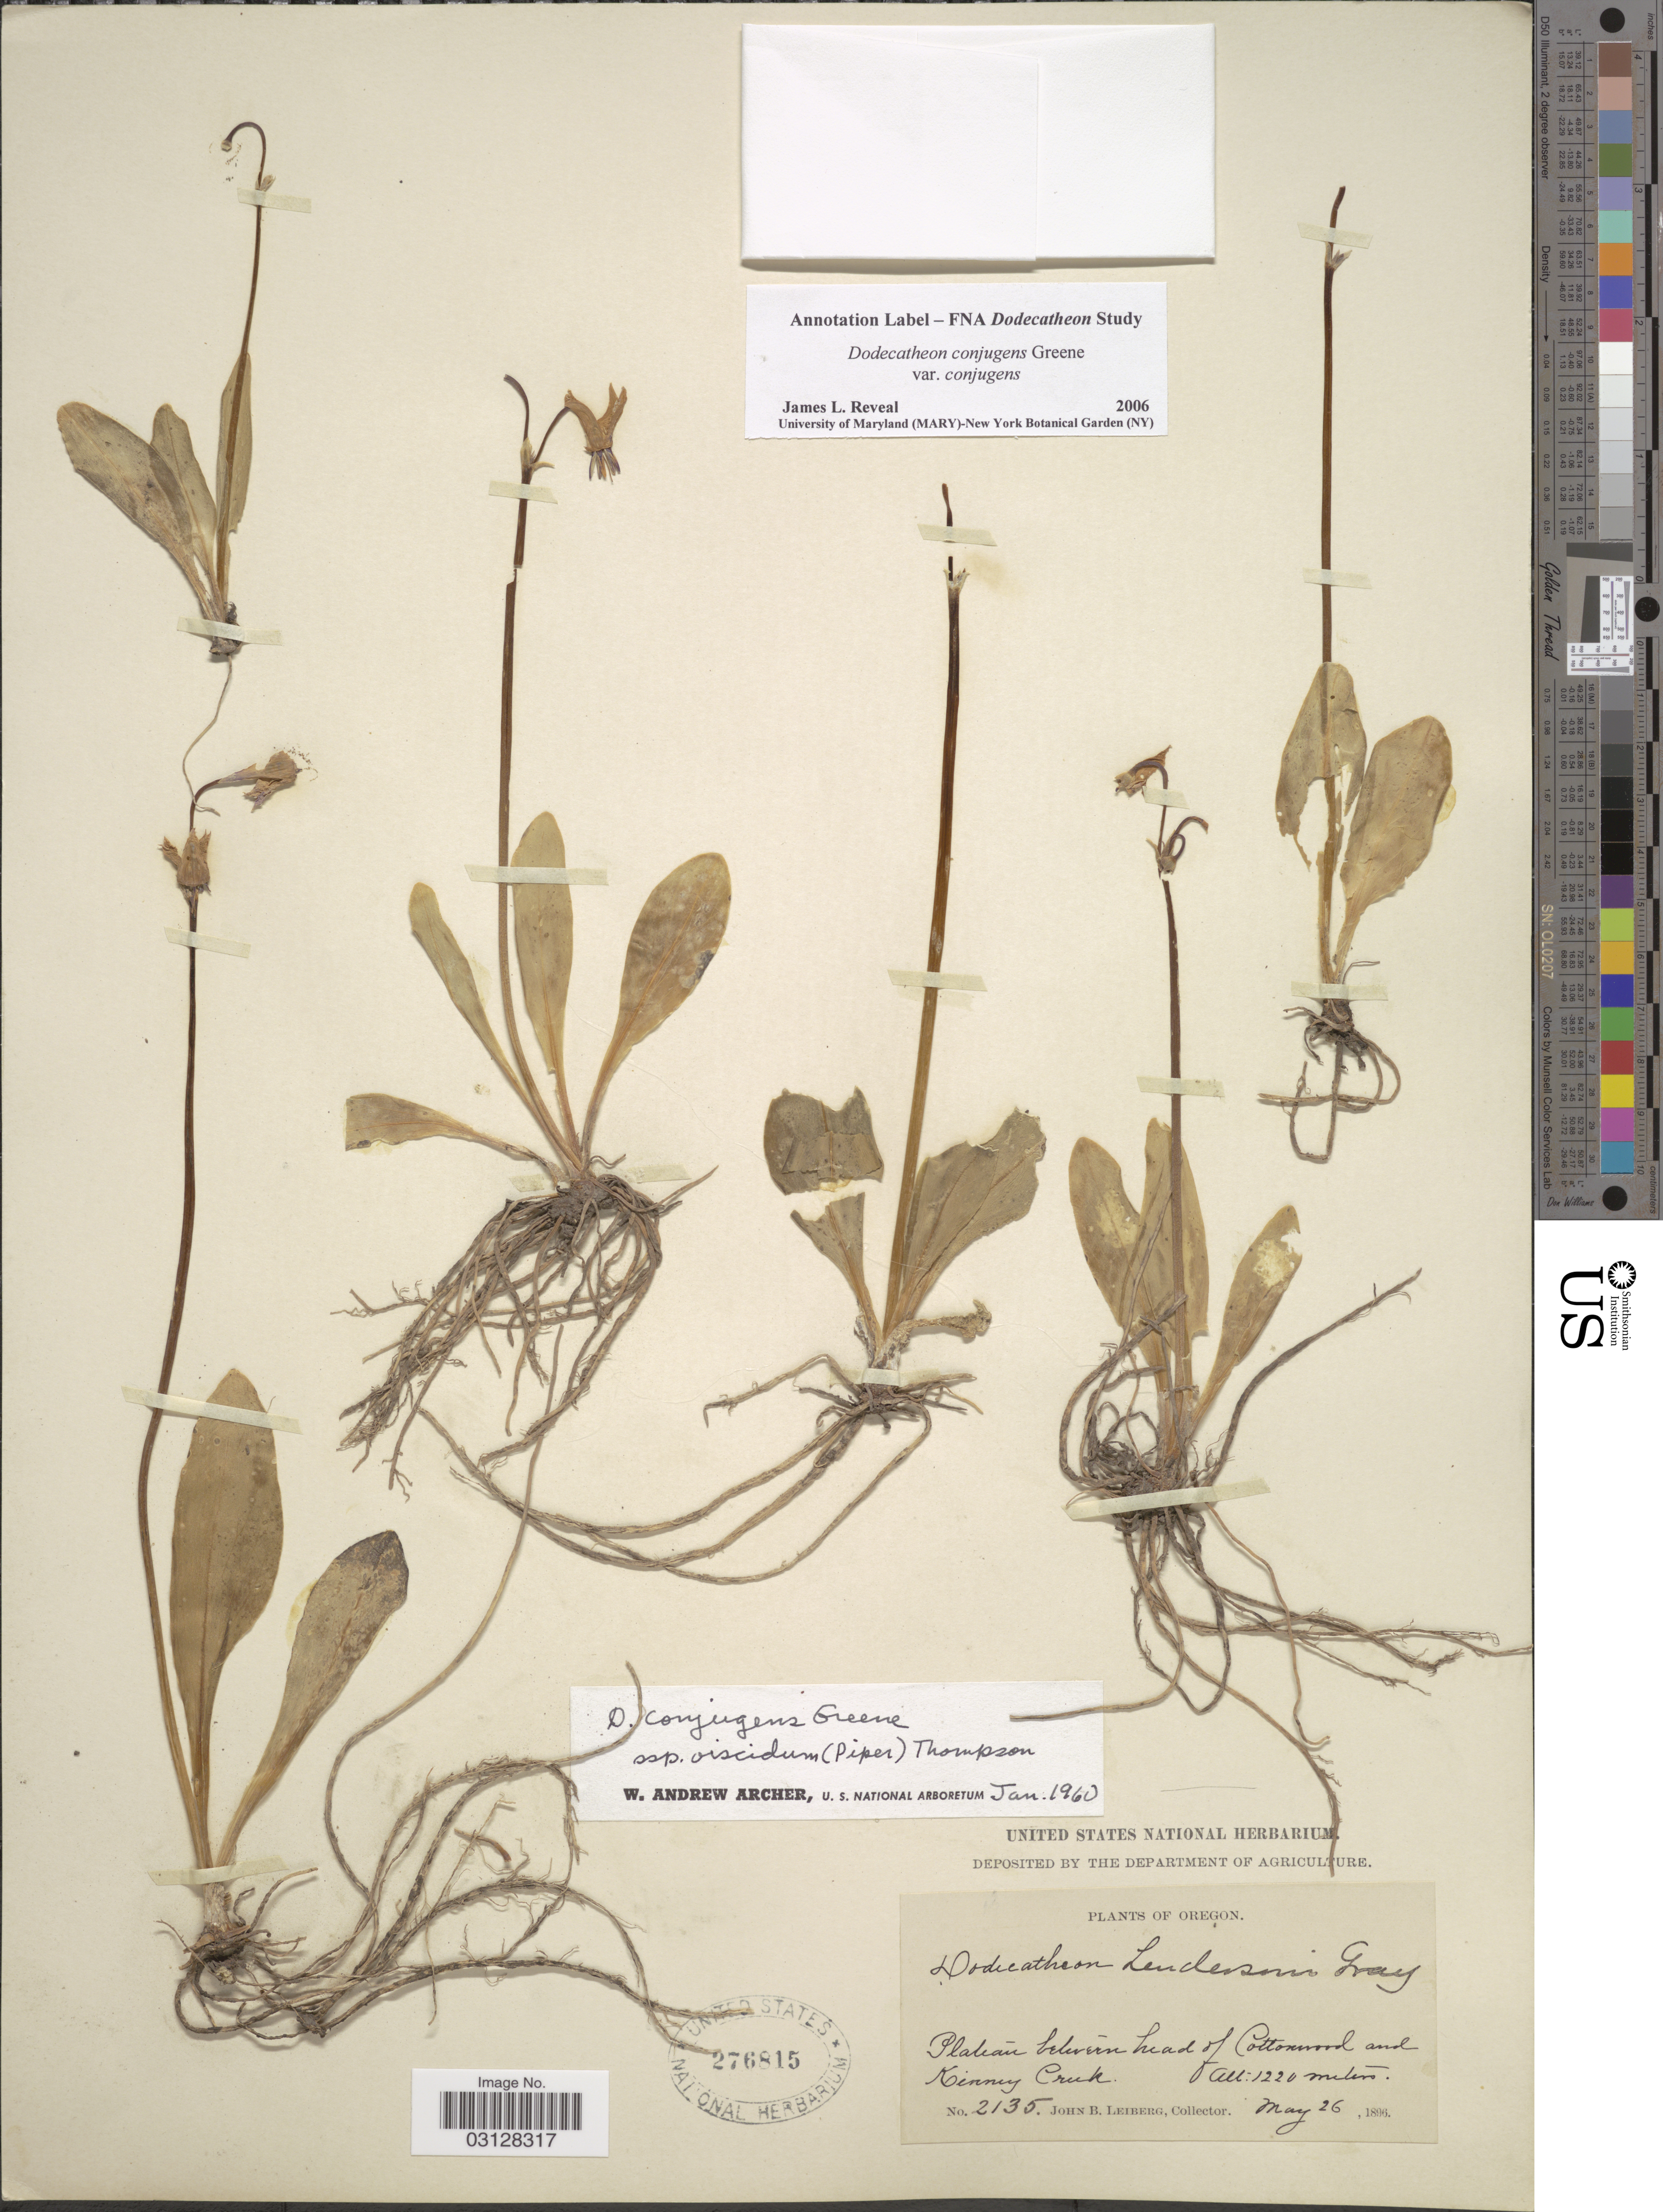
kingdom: Plantae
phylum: Tracheophyta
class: Magnoliopsida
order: Ericales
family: Primulaceae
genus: Dodecatheon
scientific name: Dodecatheon conjugens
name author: Greene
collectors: J. B. Leiberg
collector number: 2135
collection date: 1896-05-26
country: United States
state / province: Oregon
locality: Plateau between head of Cottonwood and Kinney Creek.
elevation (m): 1220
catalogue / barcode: US 276815